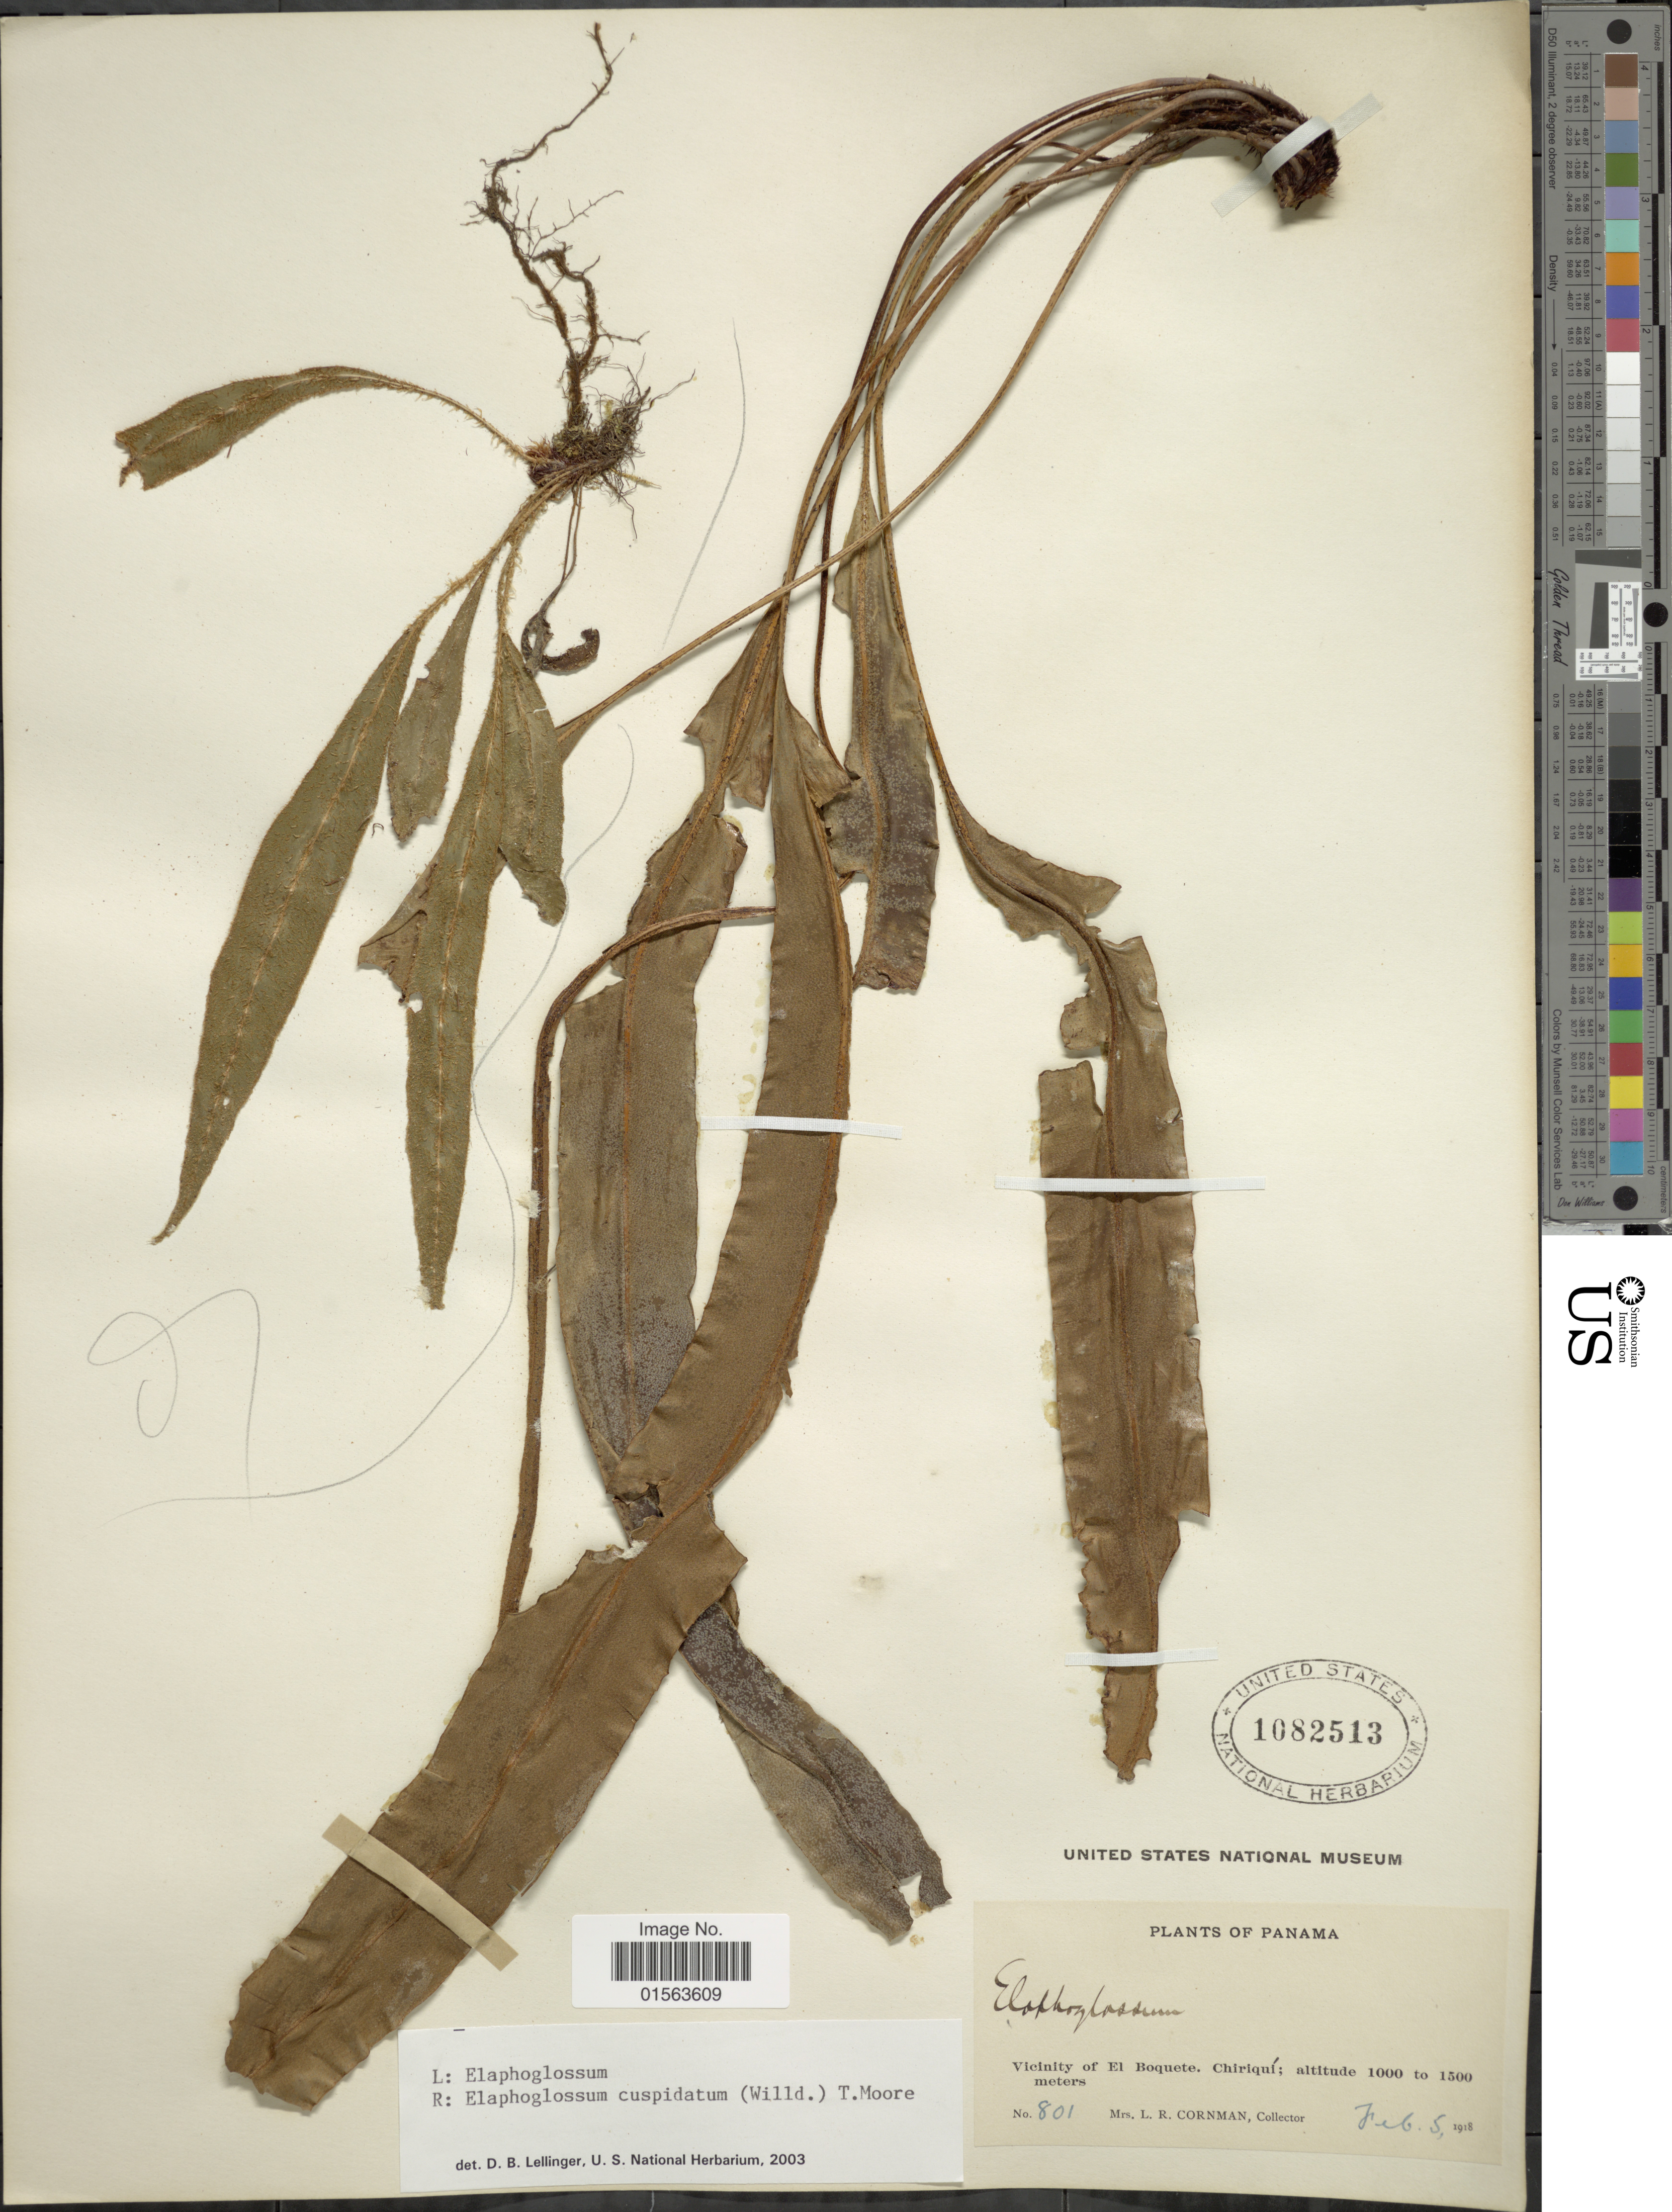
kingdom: Plantae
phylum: Tracheophyta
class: Polypodiopsida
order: Polypodiales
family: Dryopteridaceae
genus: Elaphoglossum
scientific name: Elaphoglossum hammelianum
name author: A. Rojas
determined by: Matos, F. B.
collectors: L. Cornman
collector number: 801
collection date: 1918-02-05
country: Panama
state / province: Chiriqui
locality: Vicinity of El Boquete, Chiriqui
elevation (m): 1000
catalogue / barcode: US 1082513